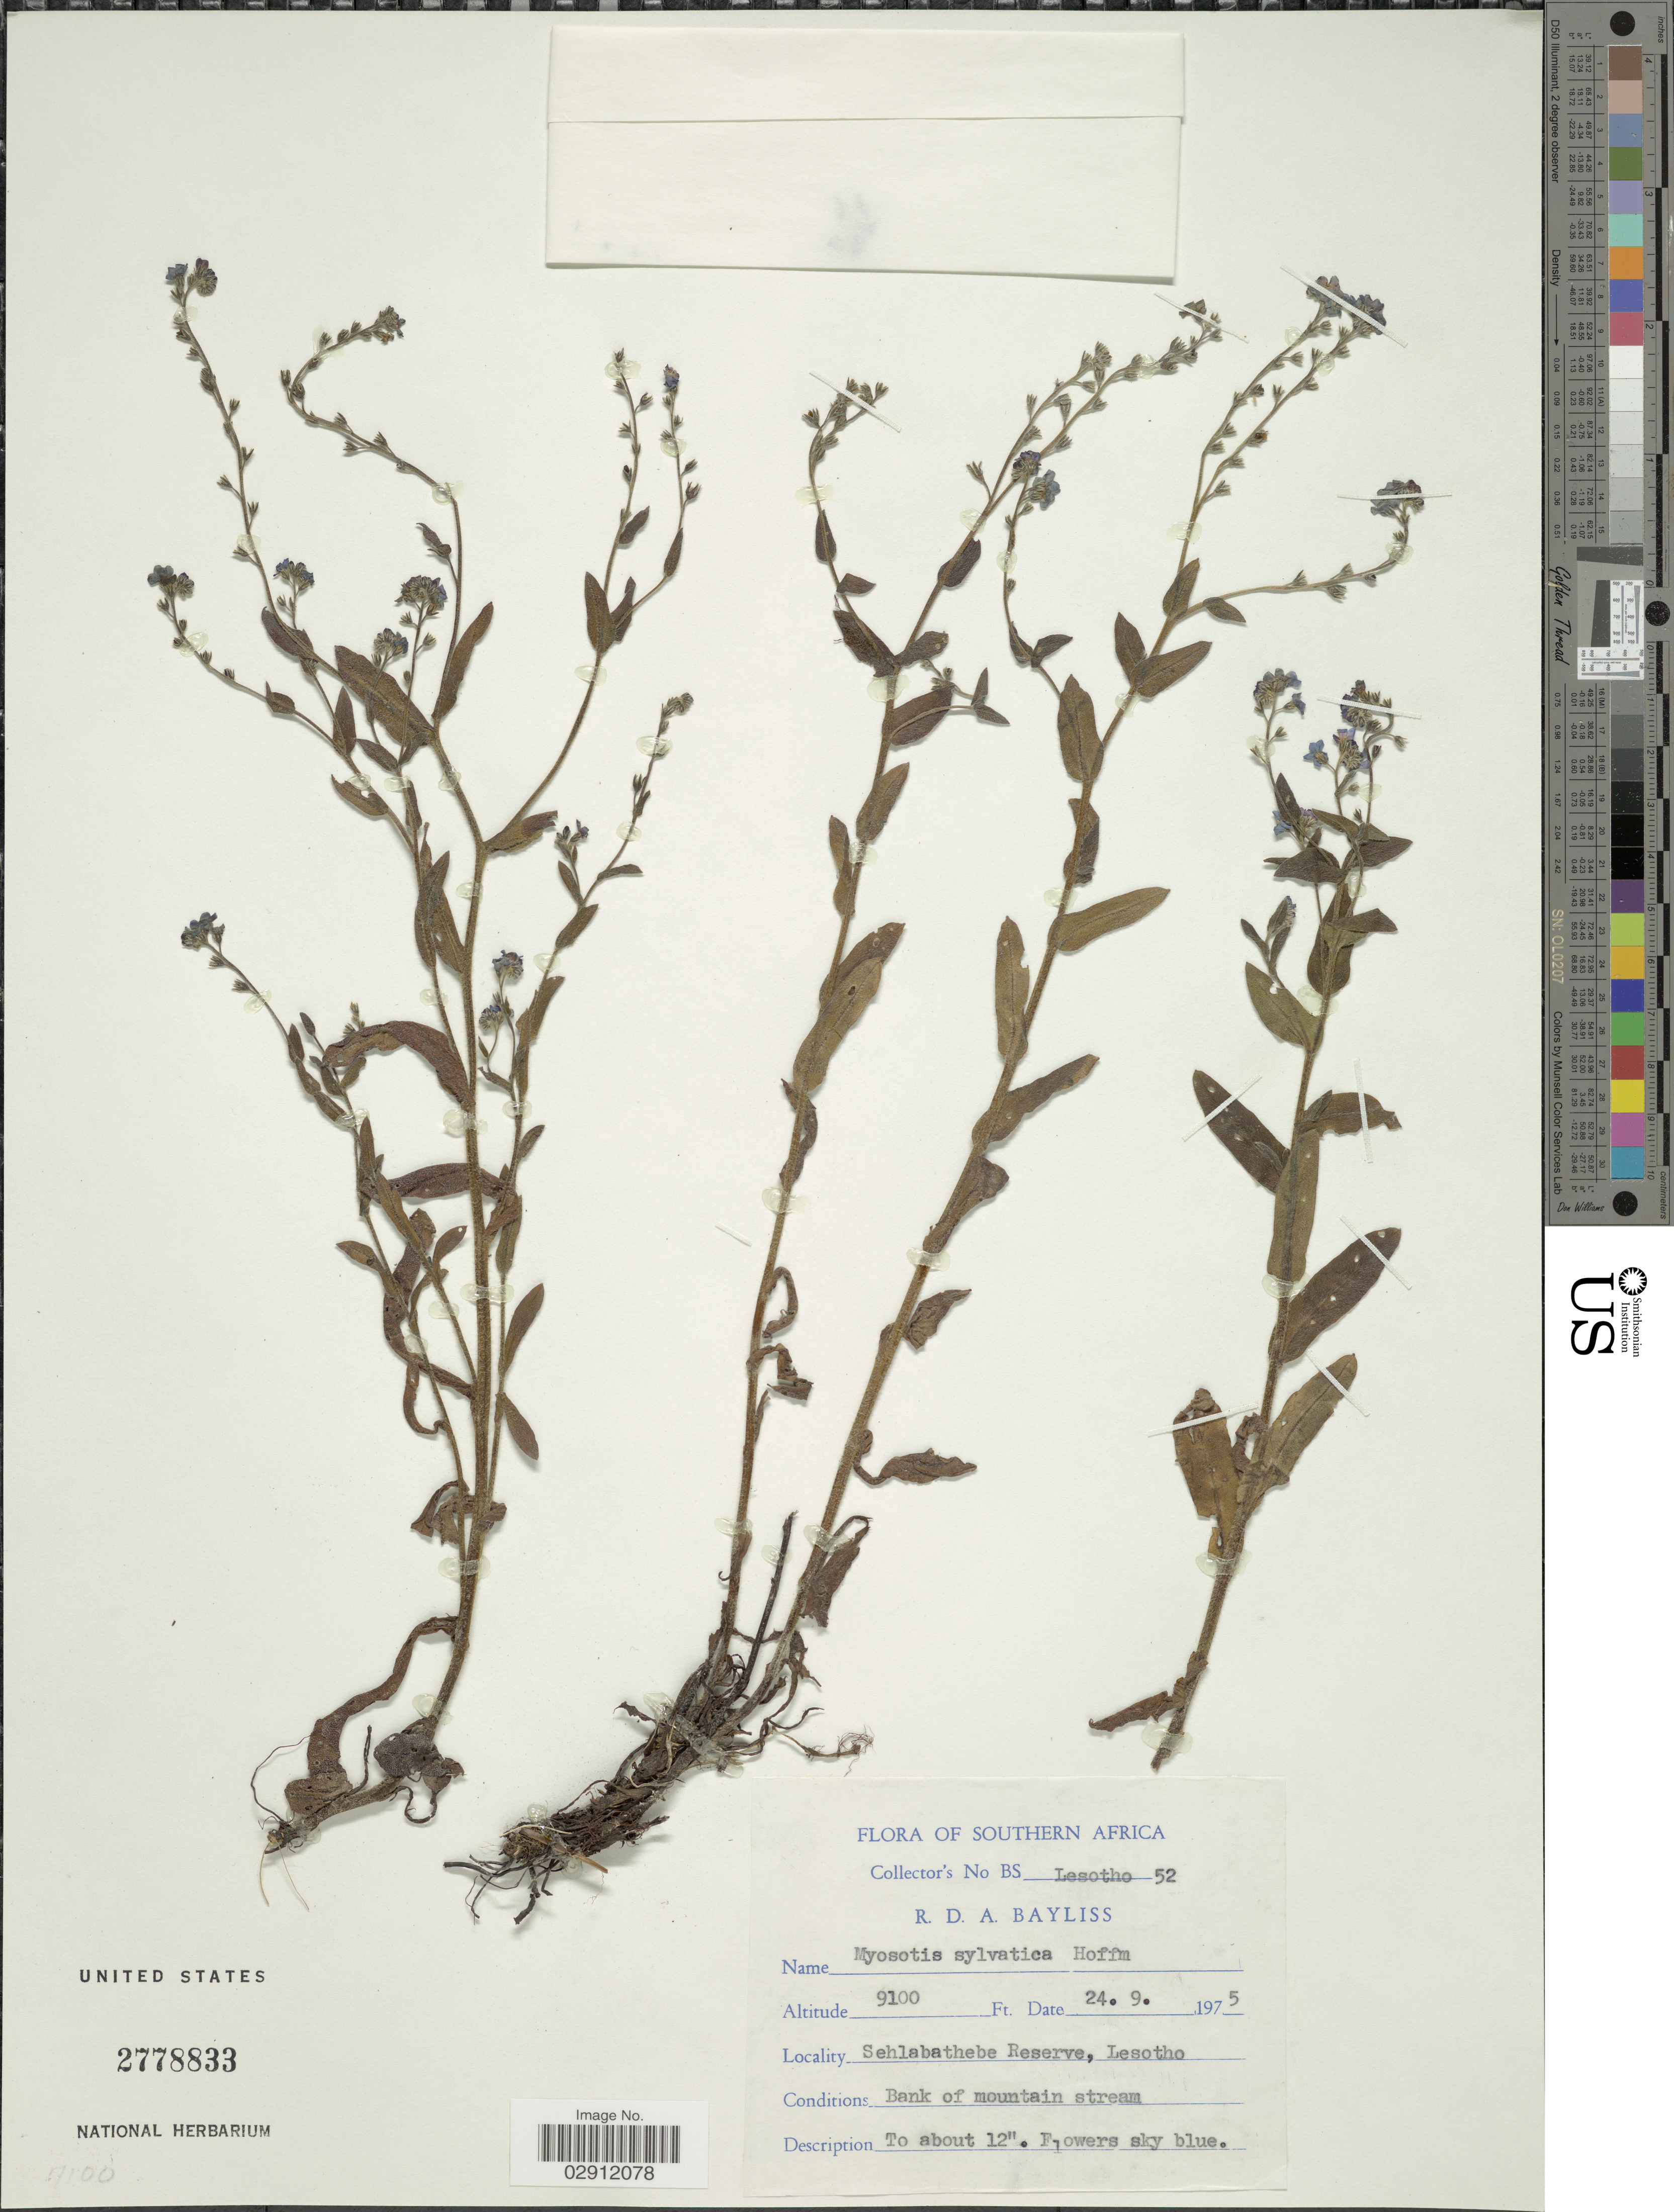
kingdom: Plantae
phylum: Tracheophyta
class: Magnoliopsida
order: Boraginales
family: Boraginaceae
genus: Myosotis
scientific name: Myosotis sylvatica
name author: Ehrh. ex Hoffm.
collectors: R. Bayliss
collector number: BS Lesotho 52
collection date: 1975-09-24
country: Lesotho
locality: Southern Africa. Sehlabathebe Reserve, Lesotho.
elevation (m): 2774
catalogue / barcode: US 2778833